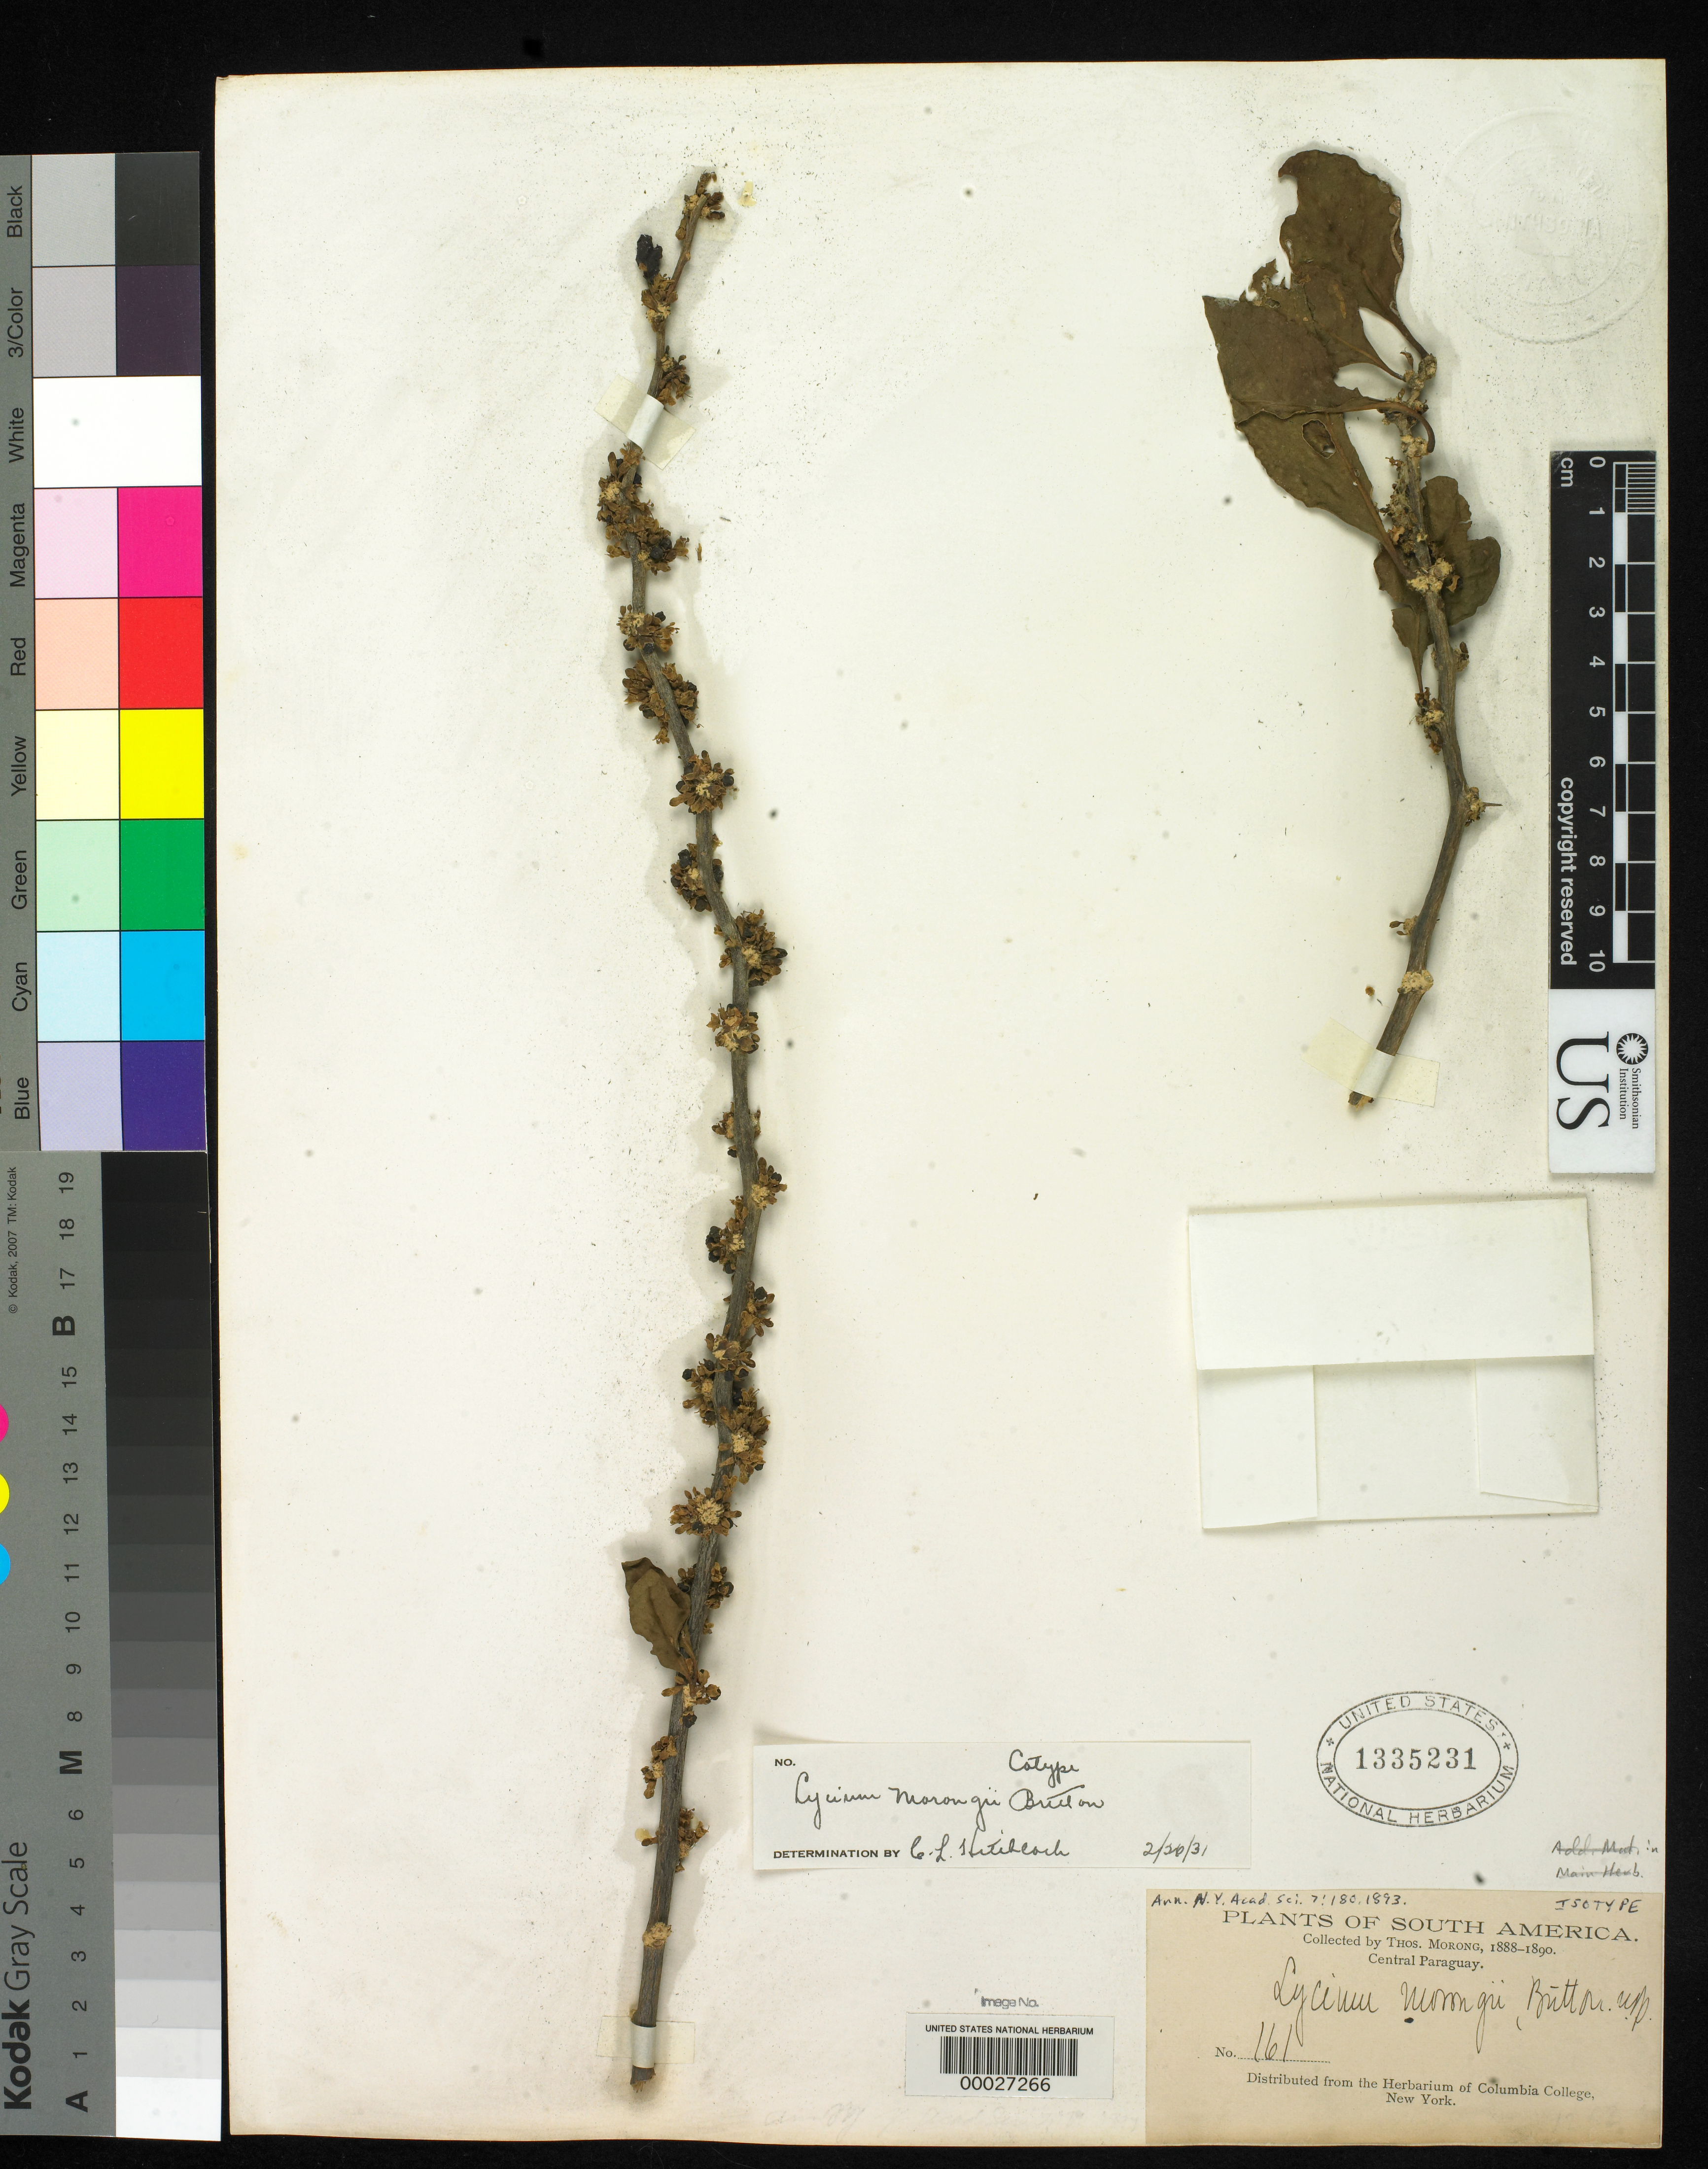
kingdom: Plantae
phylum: Tracheophyta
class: Magnoliopsida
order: Solanales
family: Solanaceae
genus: Lycium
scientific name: Lycium morongii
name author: Britton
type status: Isotype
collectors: T. Morong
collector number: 161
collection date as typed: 1888 to -- --- 1890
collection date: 1888/1890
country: Paraguay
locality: Central Paraguay.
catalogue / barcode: US 1335231